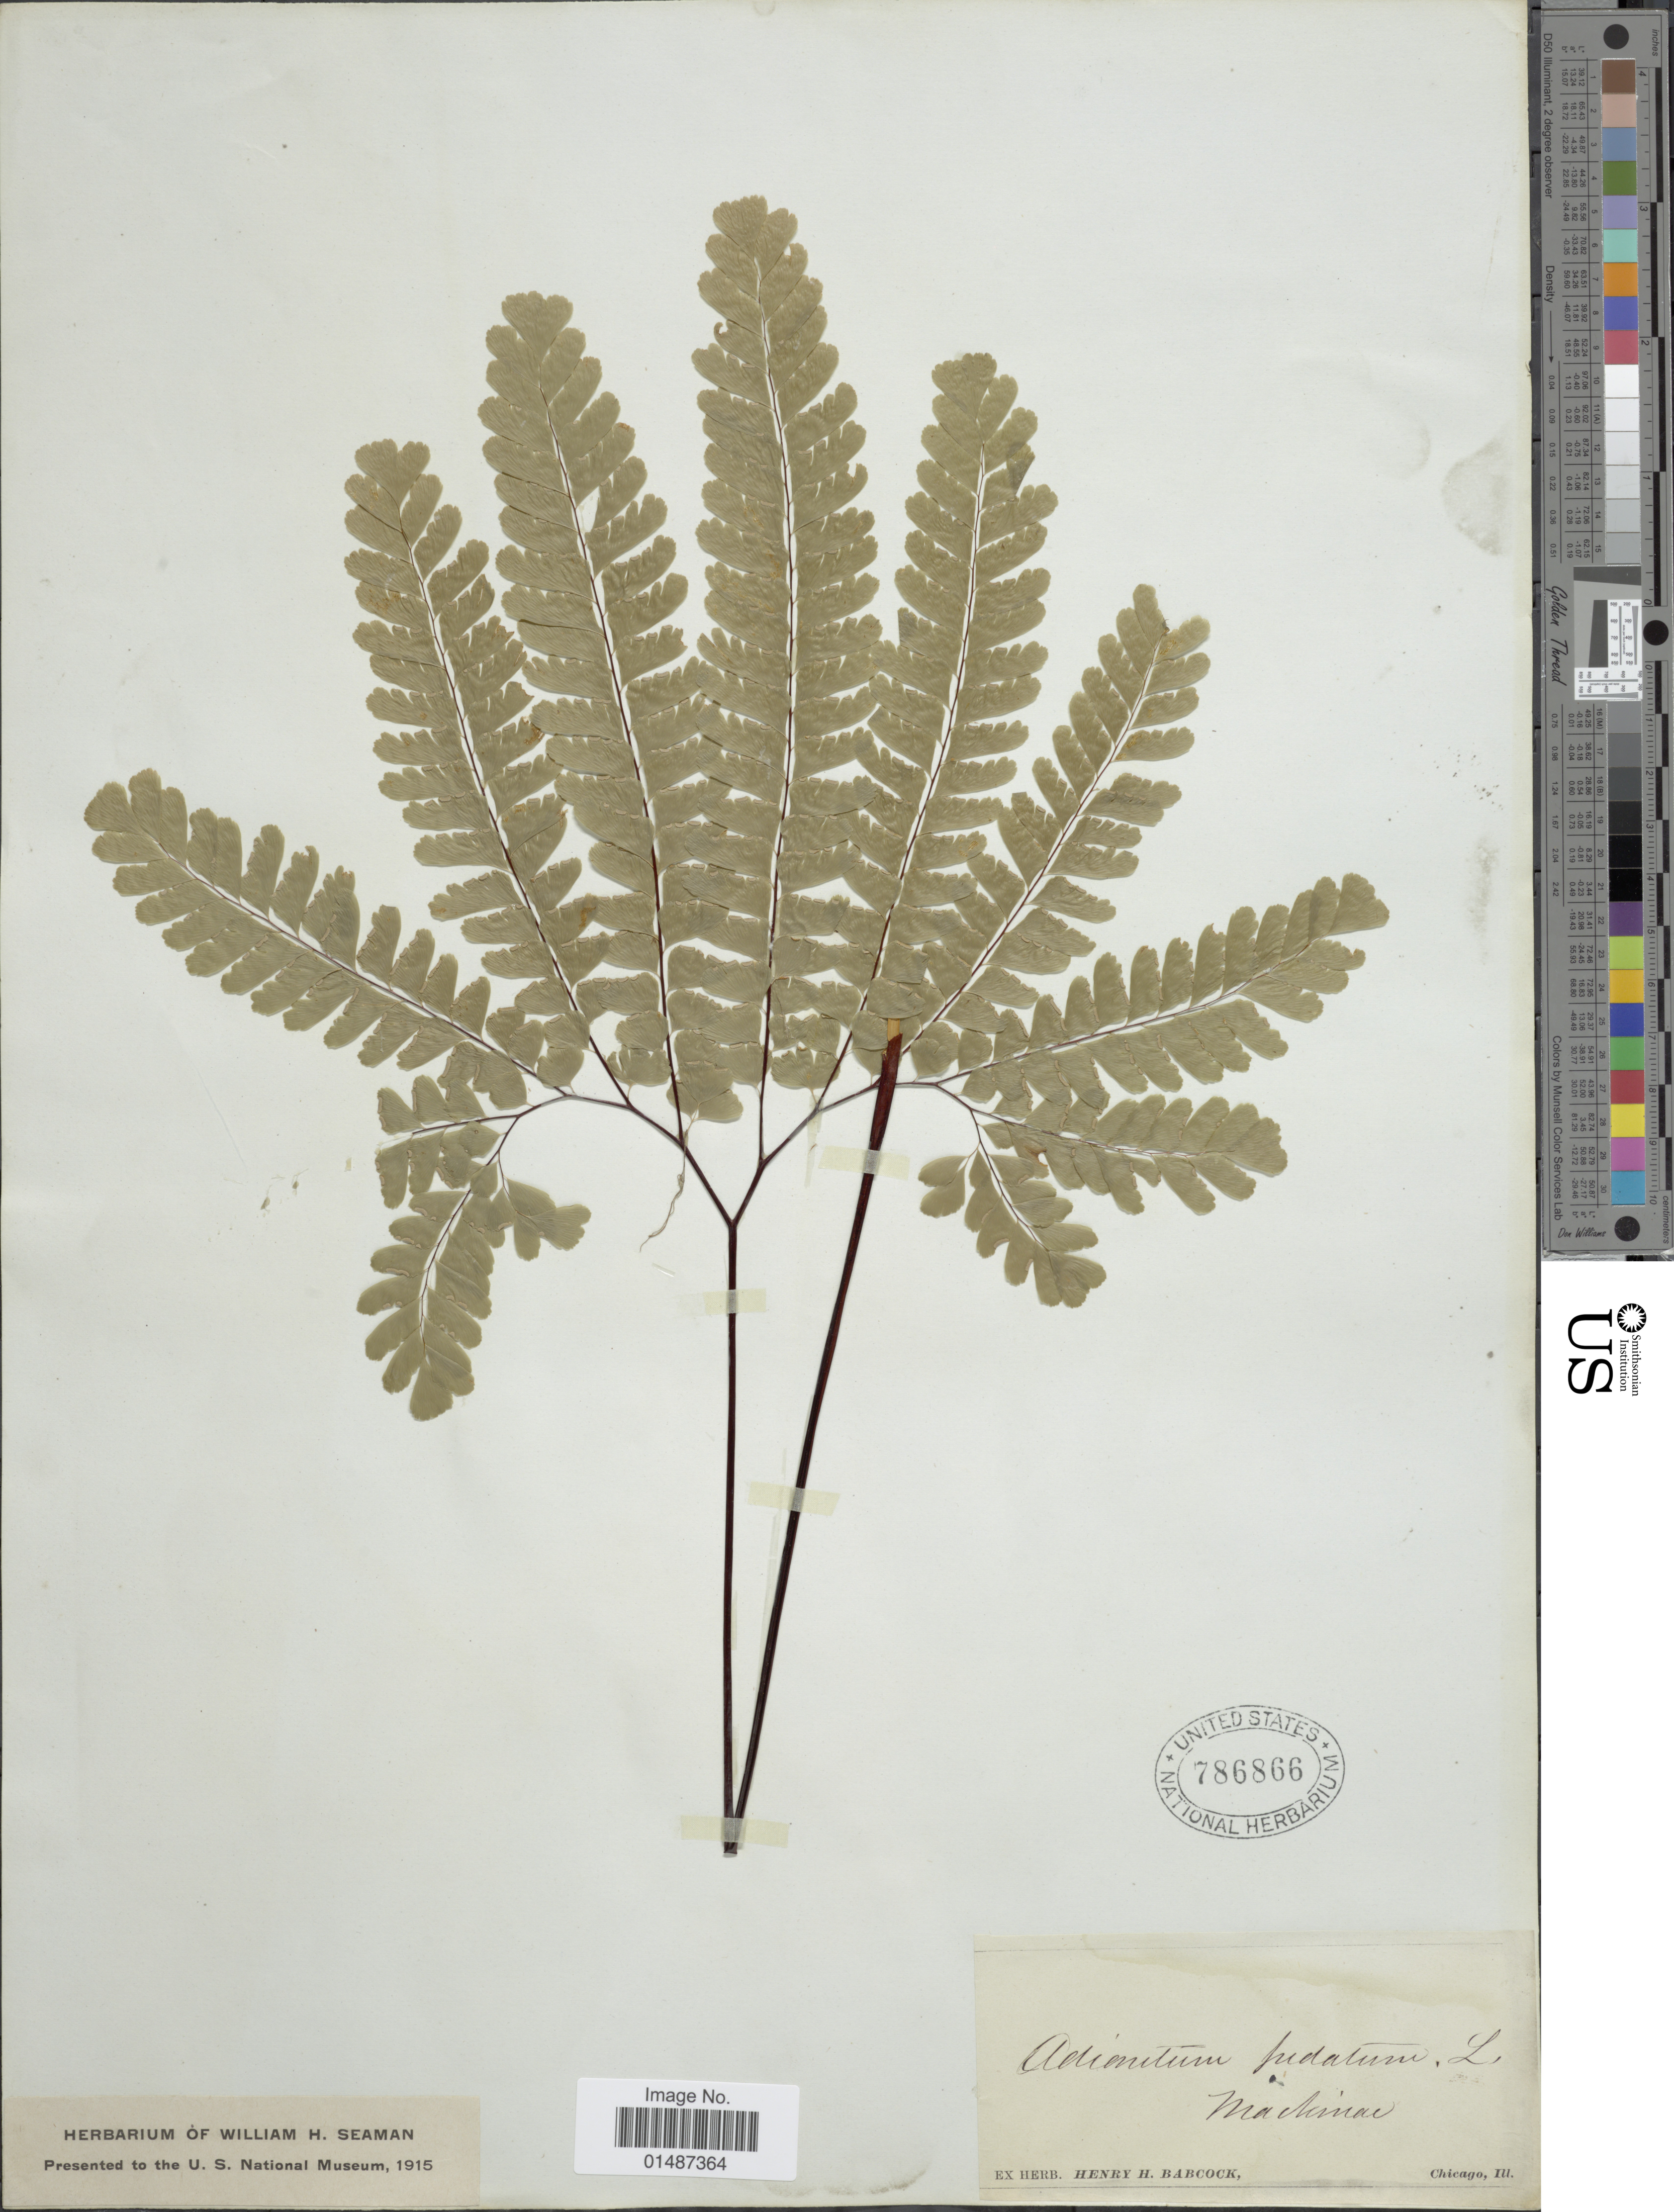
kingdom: Plantae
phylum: Tracheophyta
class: Polypodiopsida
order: Polypodiales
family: Pteridaceae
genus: Adiantum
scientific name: Adiantum pedatum var. pedatum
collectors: ex herb. Henry Homes Babcock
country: United States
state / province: Illinois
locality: Machmiar. Chicago.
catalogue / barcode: US 786866